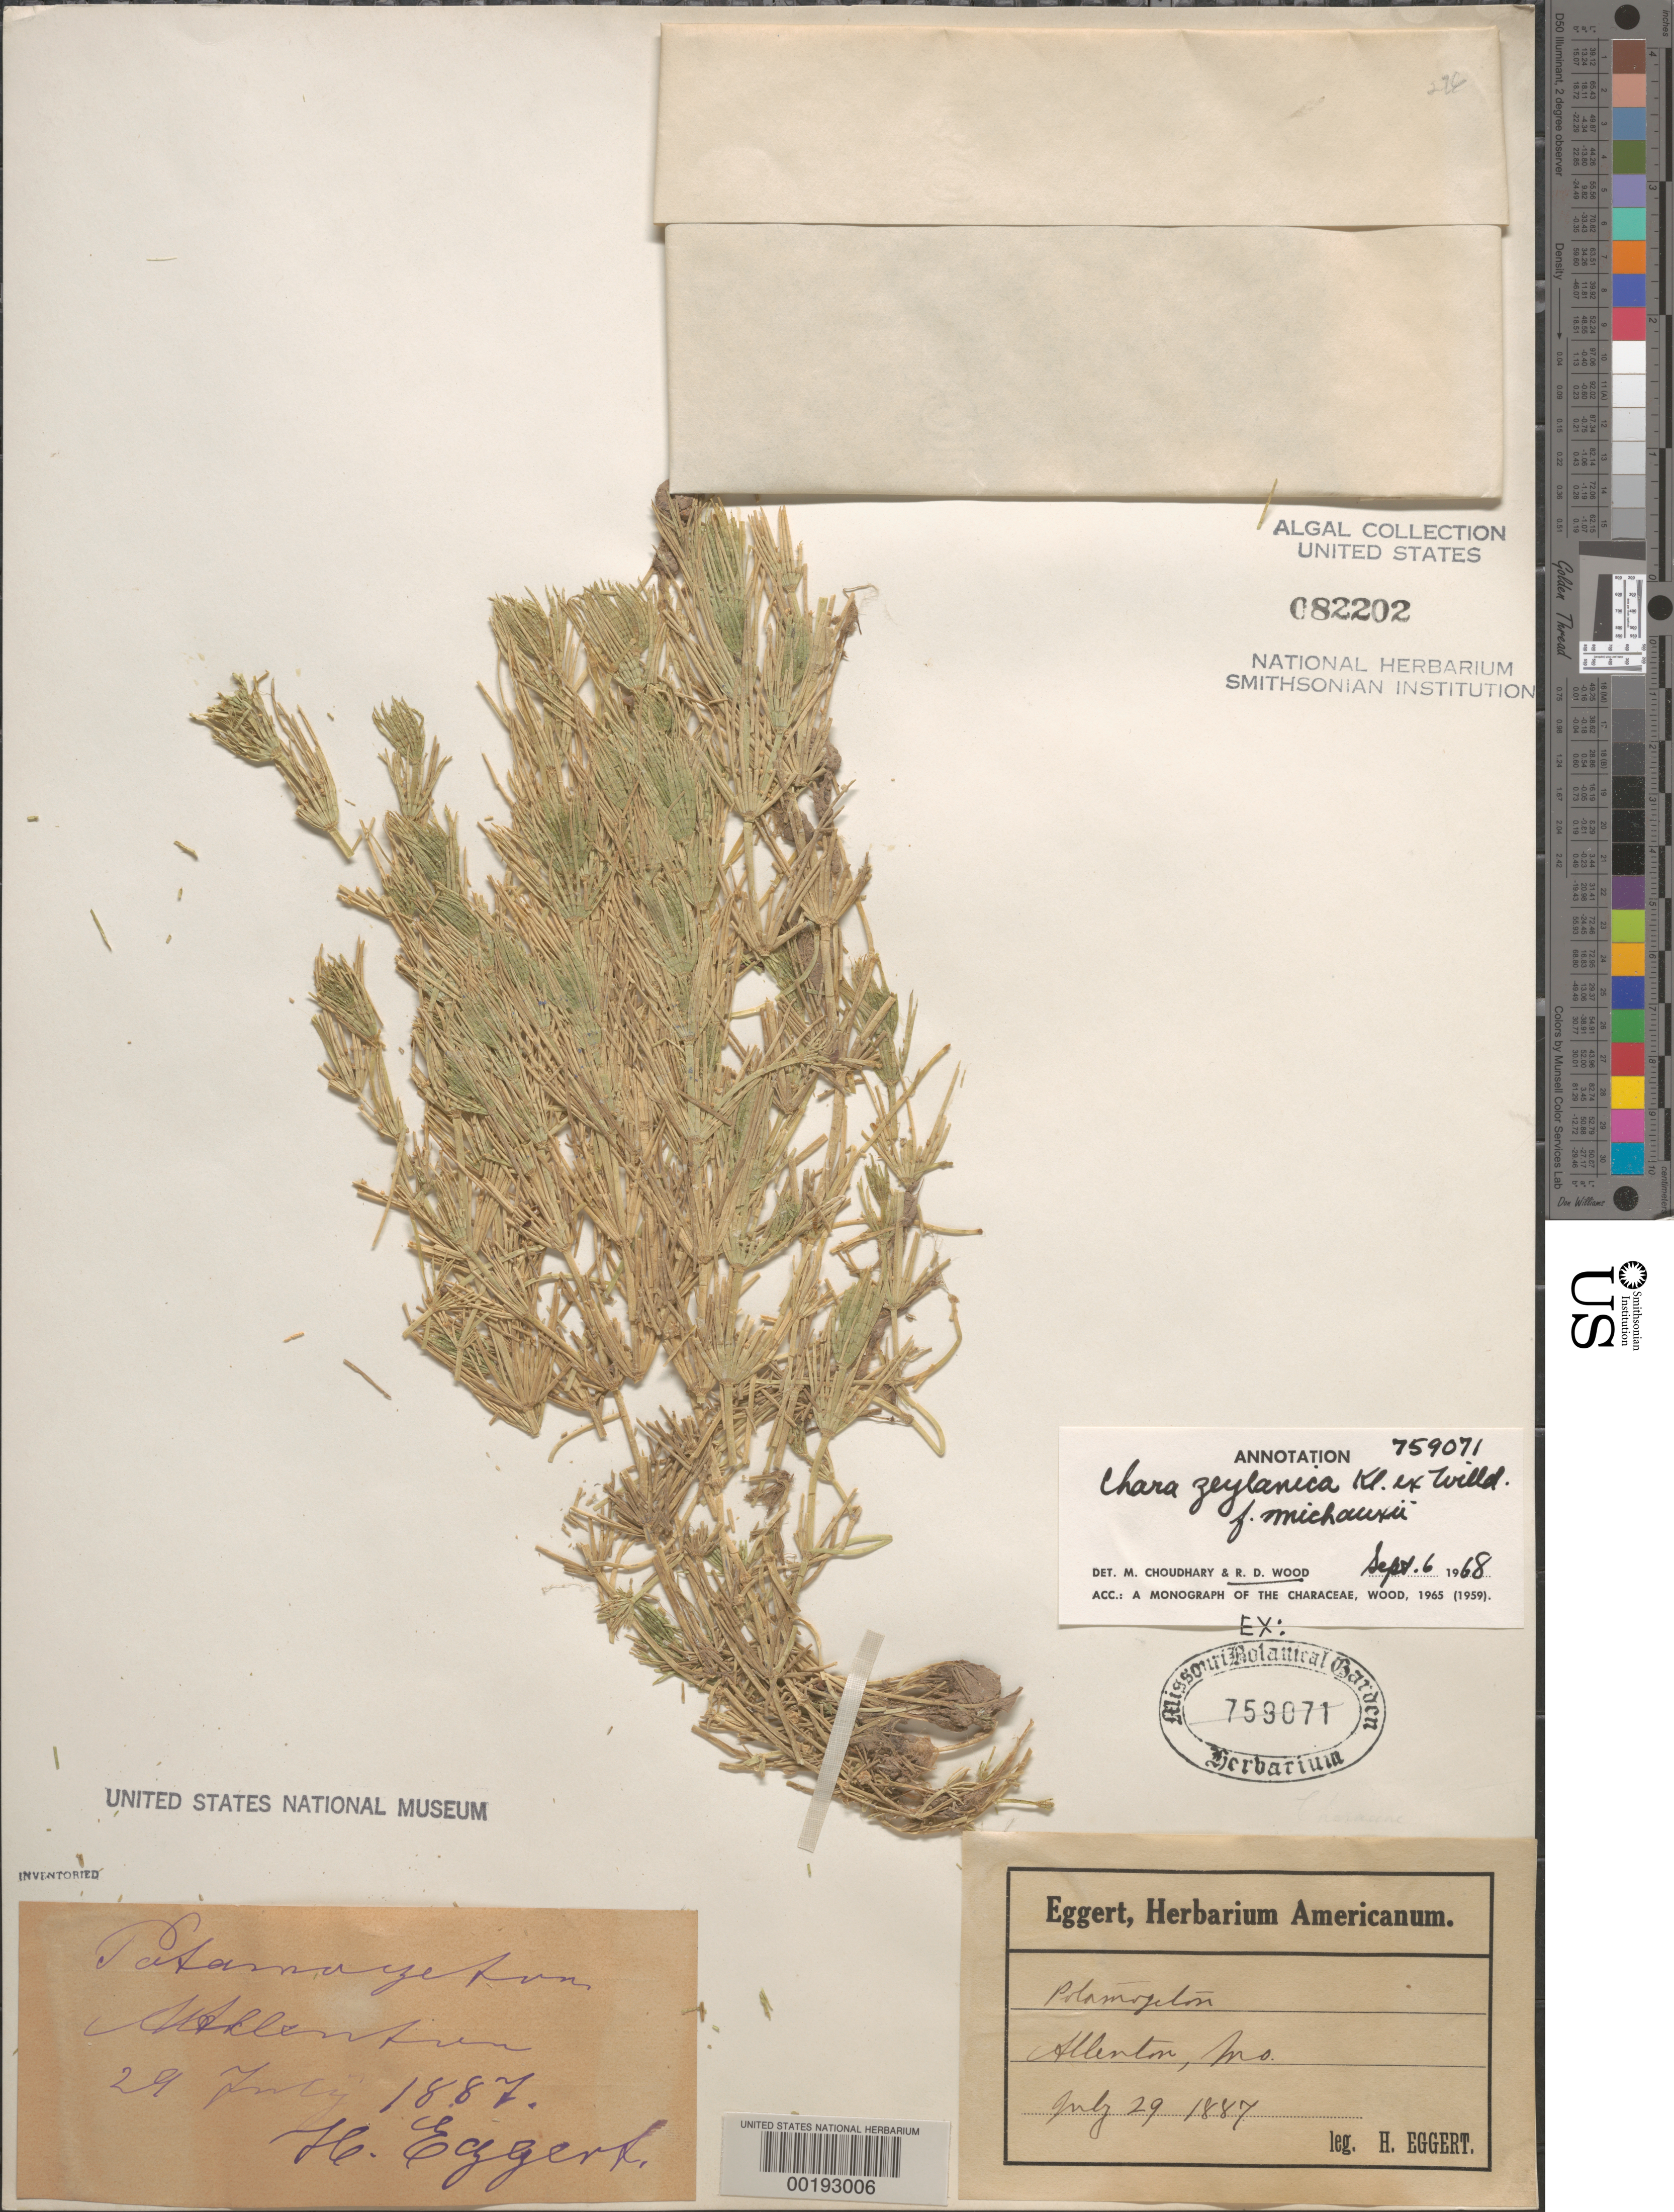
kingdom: Plantae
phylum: Charophyta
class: Charophyceae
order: Charales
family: Characeae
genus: Chara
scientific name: Chara zeylanica f. michauxii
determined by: Wood, R. D.; Choudhary, M. C.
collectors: H. Eggert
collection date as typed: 29 Jul 1887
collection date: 1887-07-29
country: United States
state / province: Missouri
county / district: Saint Louis County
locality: Allenton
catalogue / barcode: US 82202